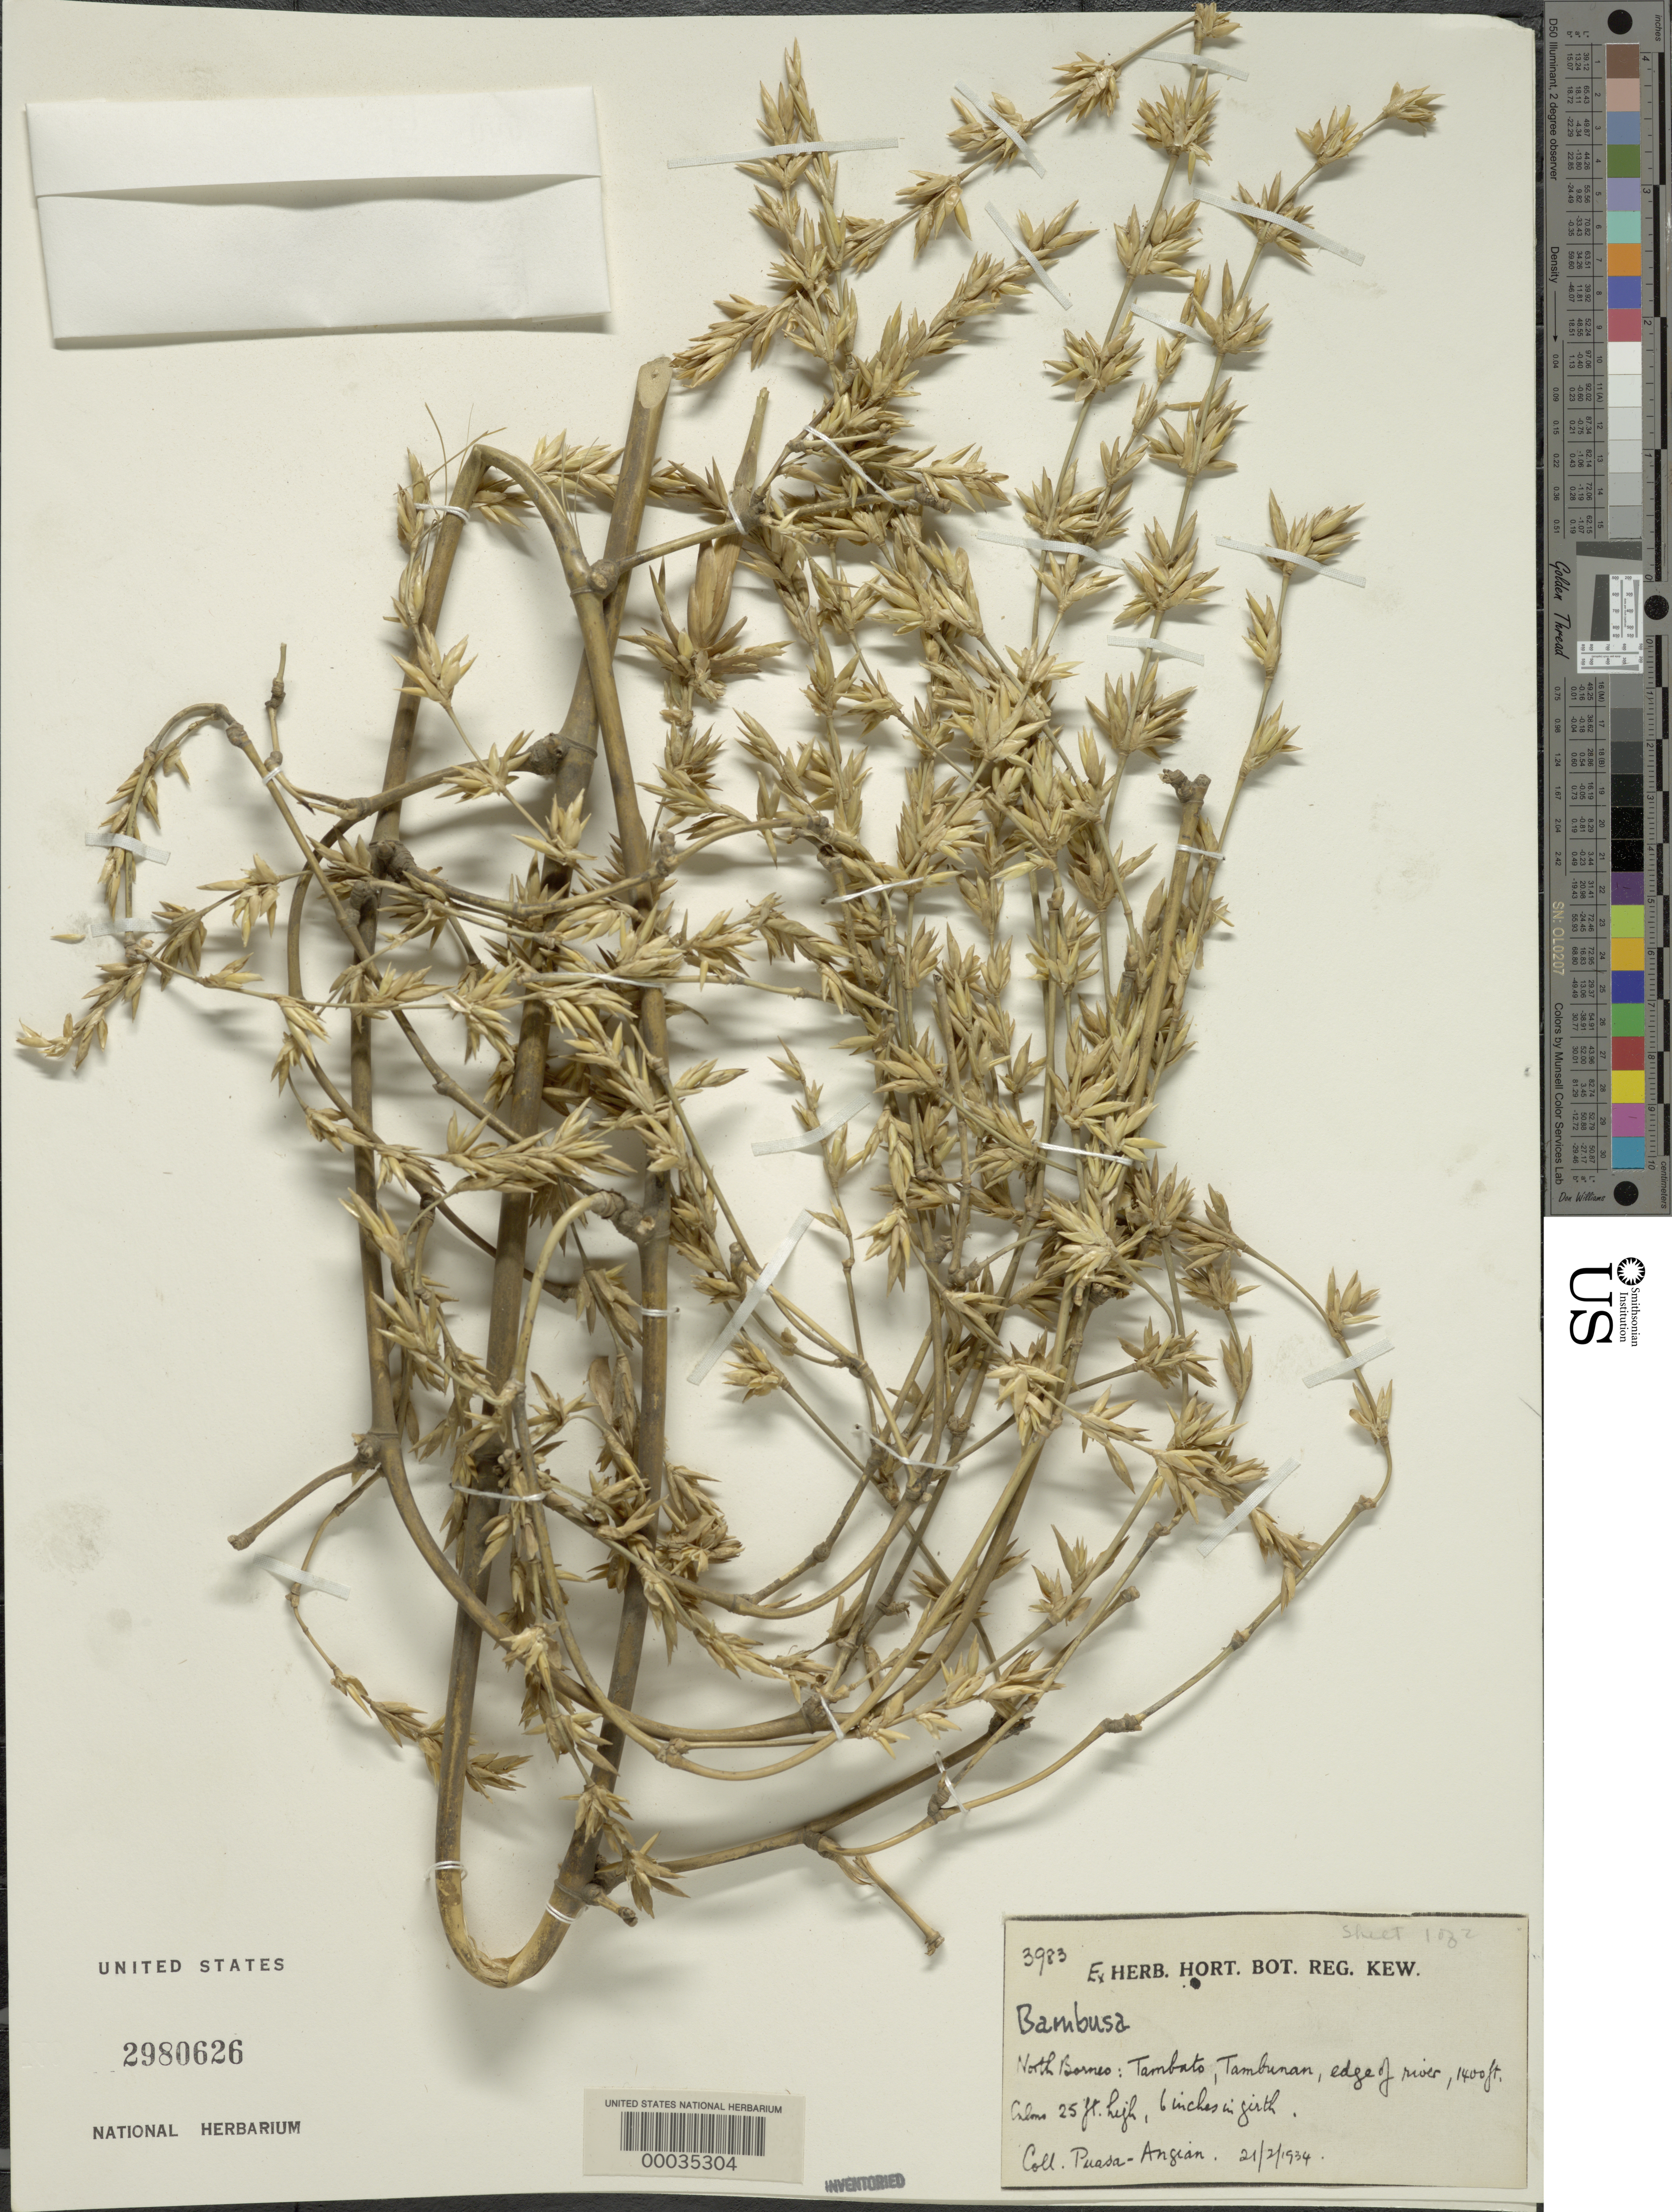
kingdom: Plantae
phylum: Tracheophyta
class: Liliopsida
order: Poales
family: Poaceae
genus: Bambusa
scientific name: Bambusa sp.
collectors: -. Puasa-angian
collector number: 3983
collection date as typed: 21 Feb 1934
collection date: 1934-02-21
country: Brunei / Indonesia / Malaysia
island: Borneo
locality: North Borneo: Tambato, Tambuman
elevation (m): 427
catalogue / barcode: US 2980626